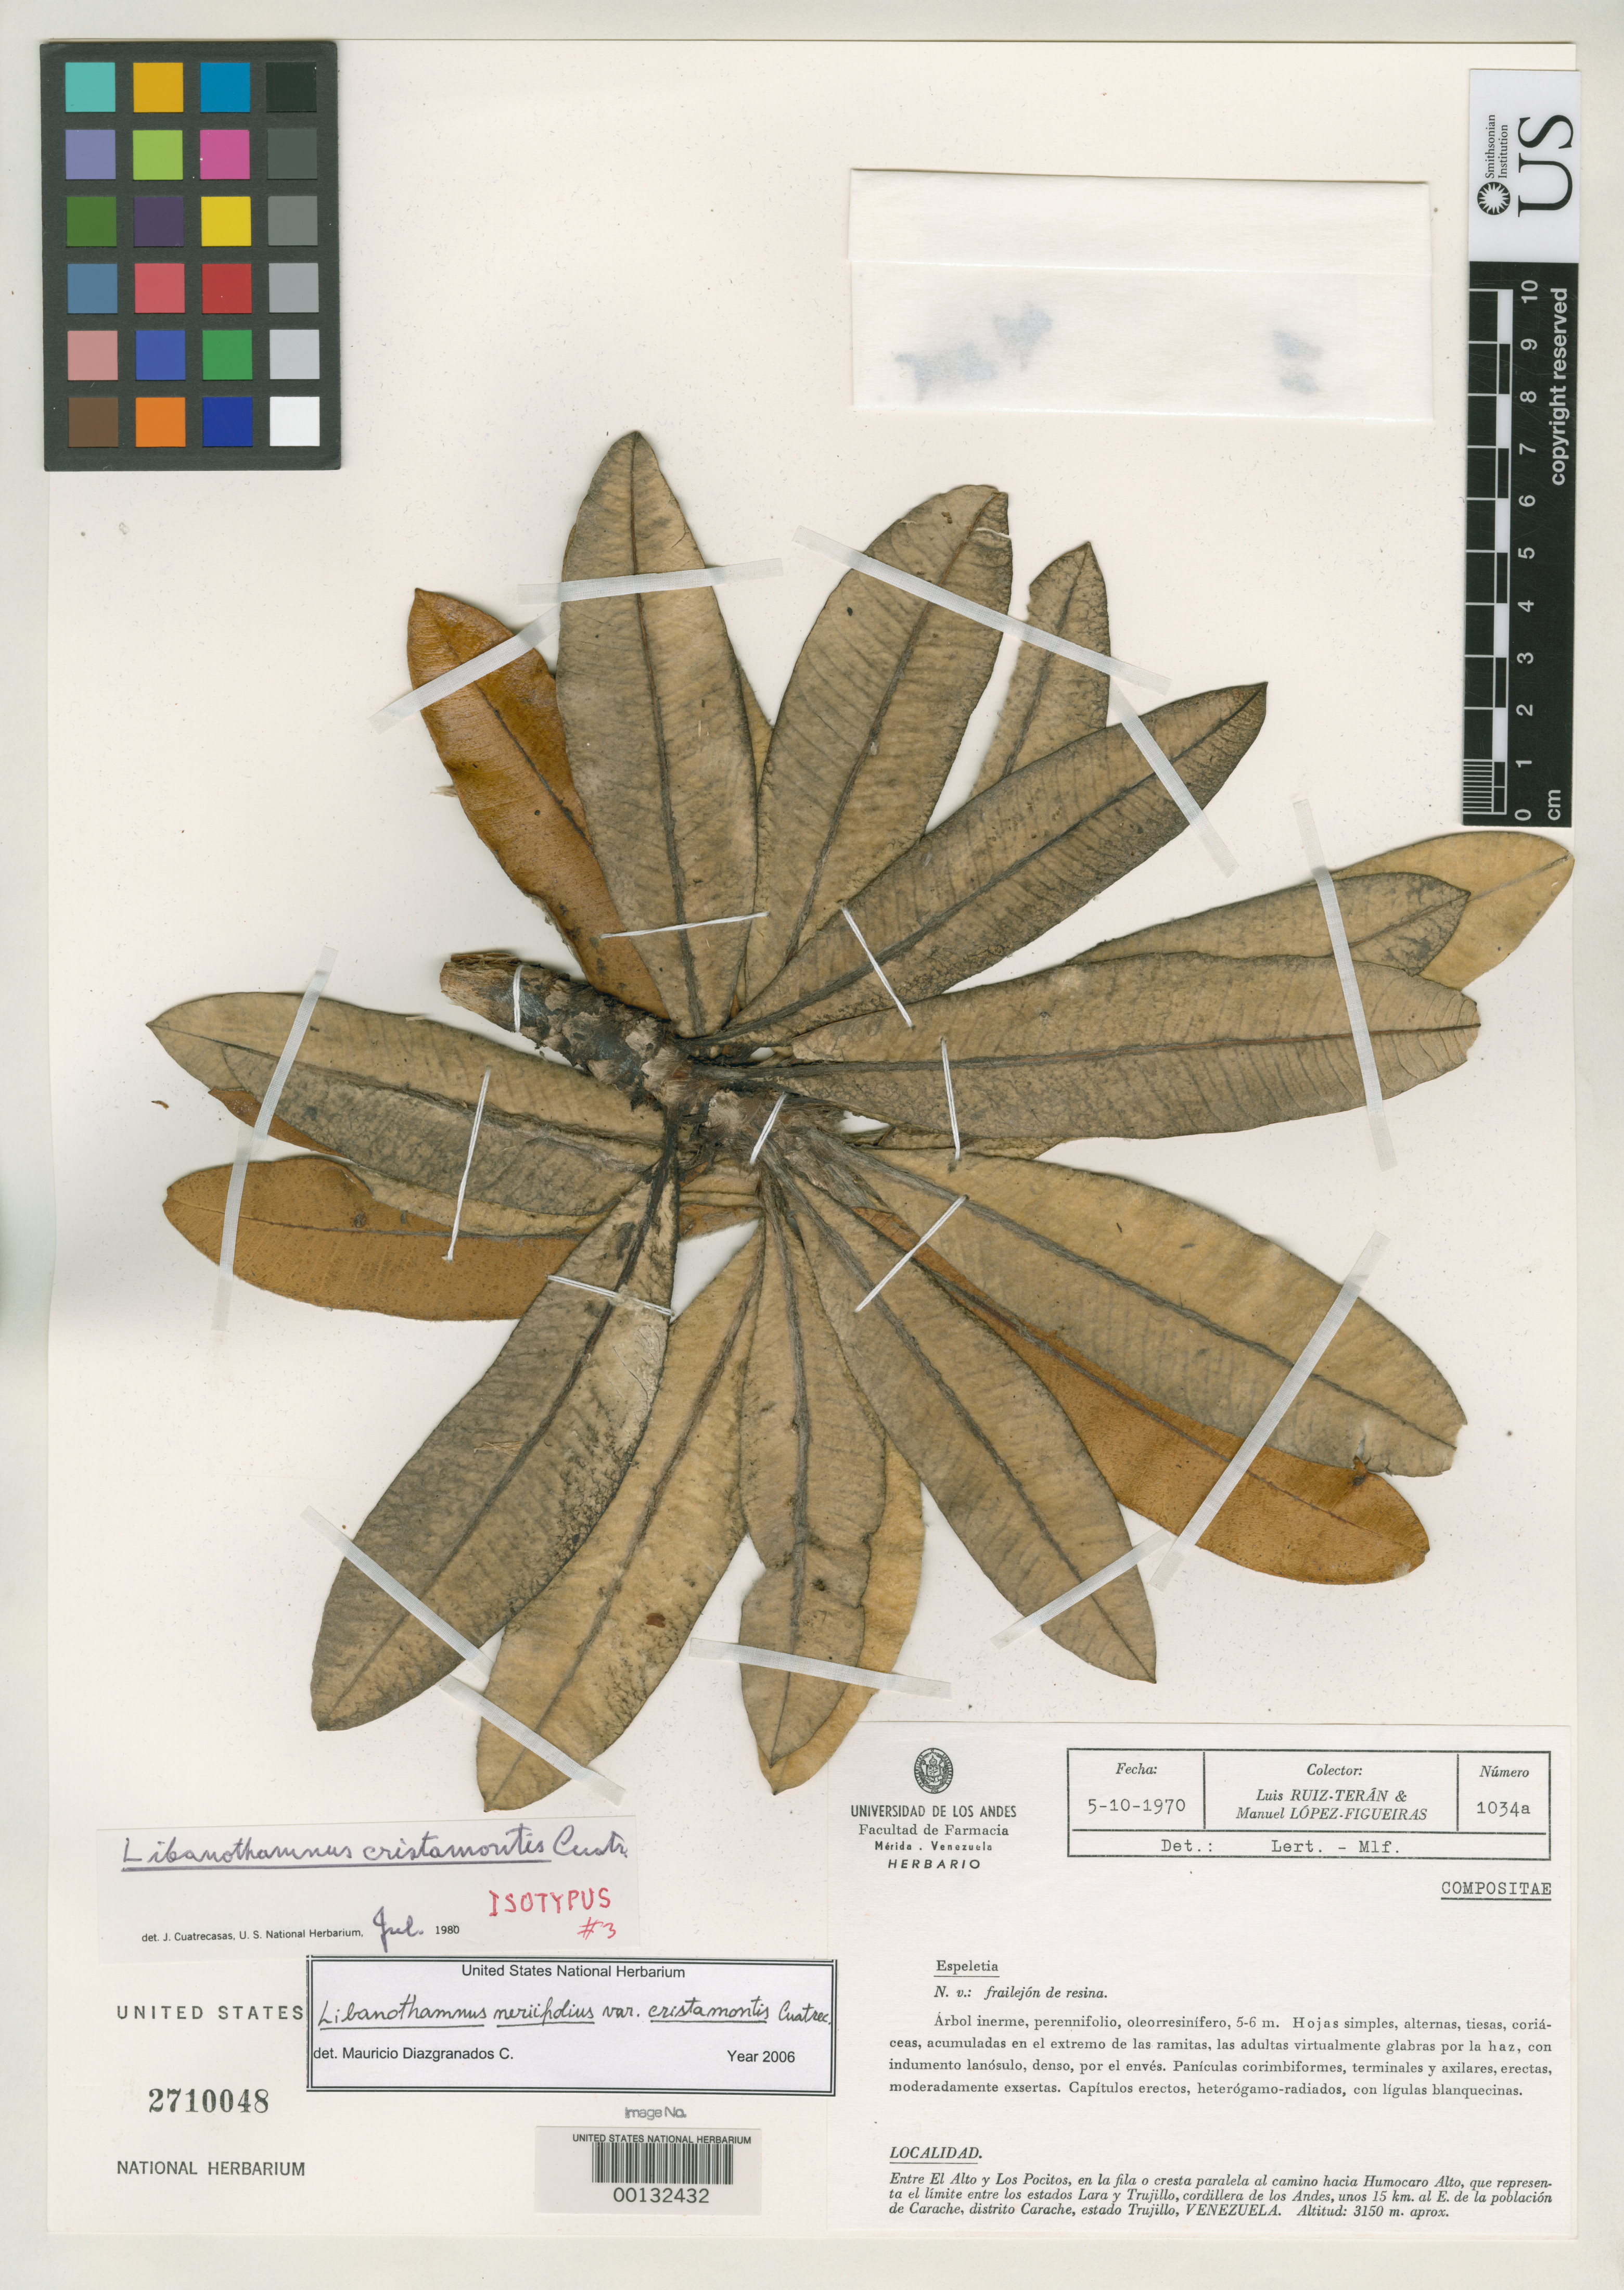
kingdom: Plantae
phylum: Tracheophyta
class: Magnoliopsida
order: Asterales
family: Asteraceae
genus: Libanothamnus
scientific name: Libanothamnus cristamontis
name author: Cuatrec.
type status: Isotype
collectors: L. E. Ruíz-Terán & M. López Figueiras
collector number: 1034 a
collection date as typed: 05 Oct 1970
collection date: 1970-10-05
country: Venezuela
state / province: Trujillo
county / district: Carache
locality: Entre El Alto & Los Pocitos, camino hacia Humocaro Alto, entre los estados Lara & Trujillo, Cordillera de Los Andes. [Between El Alto & Los Pocitos, road toward Humocaro Alto, between Lara & Trujillo States, Co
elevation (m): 3150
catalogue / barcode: US 2710048